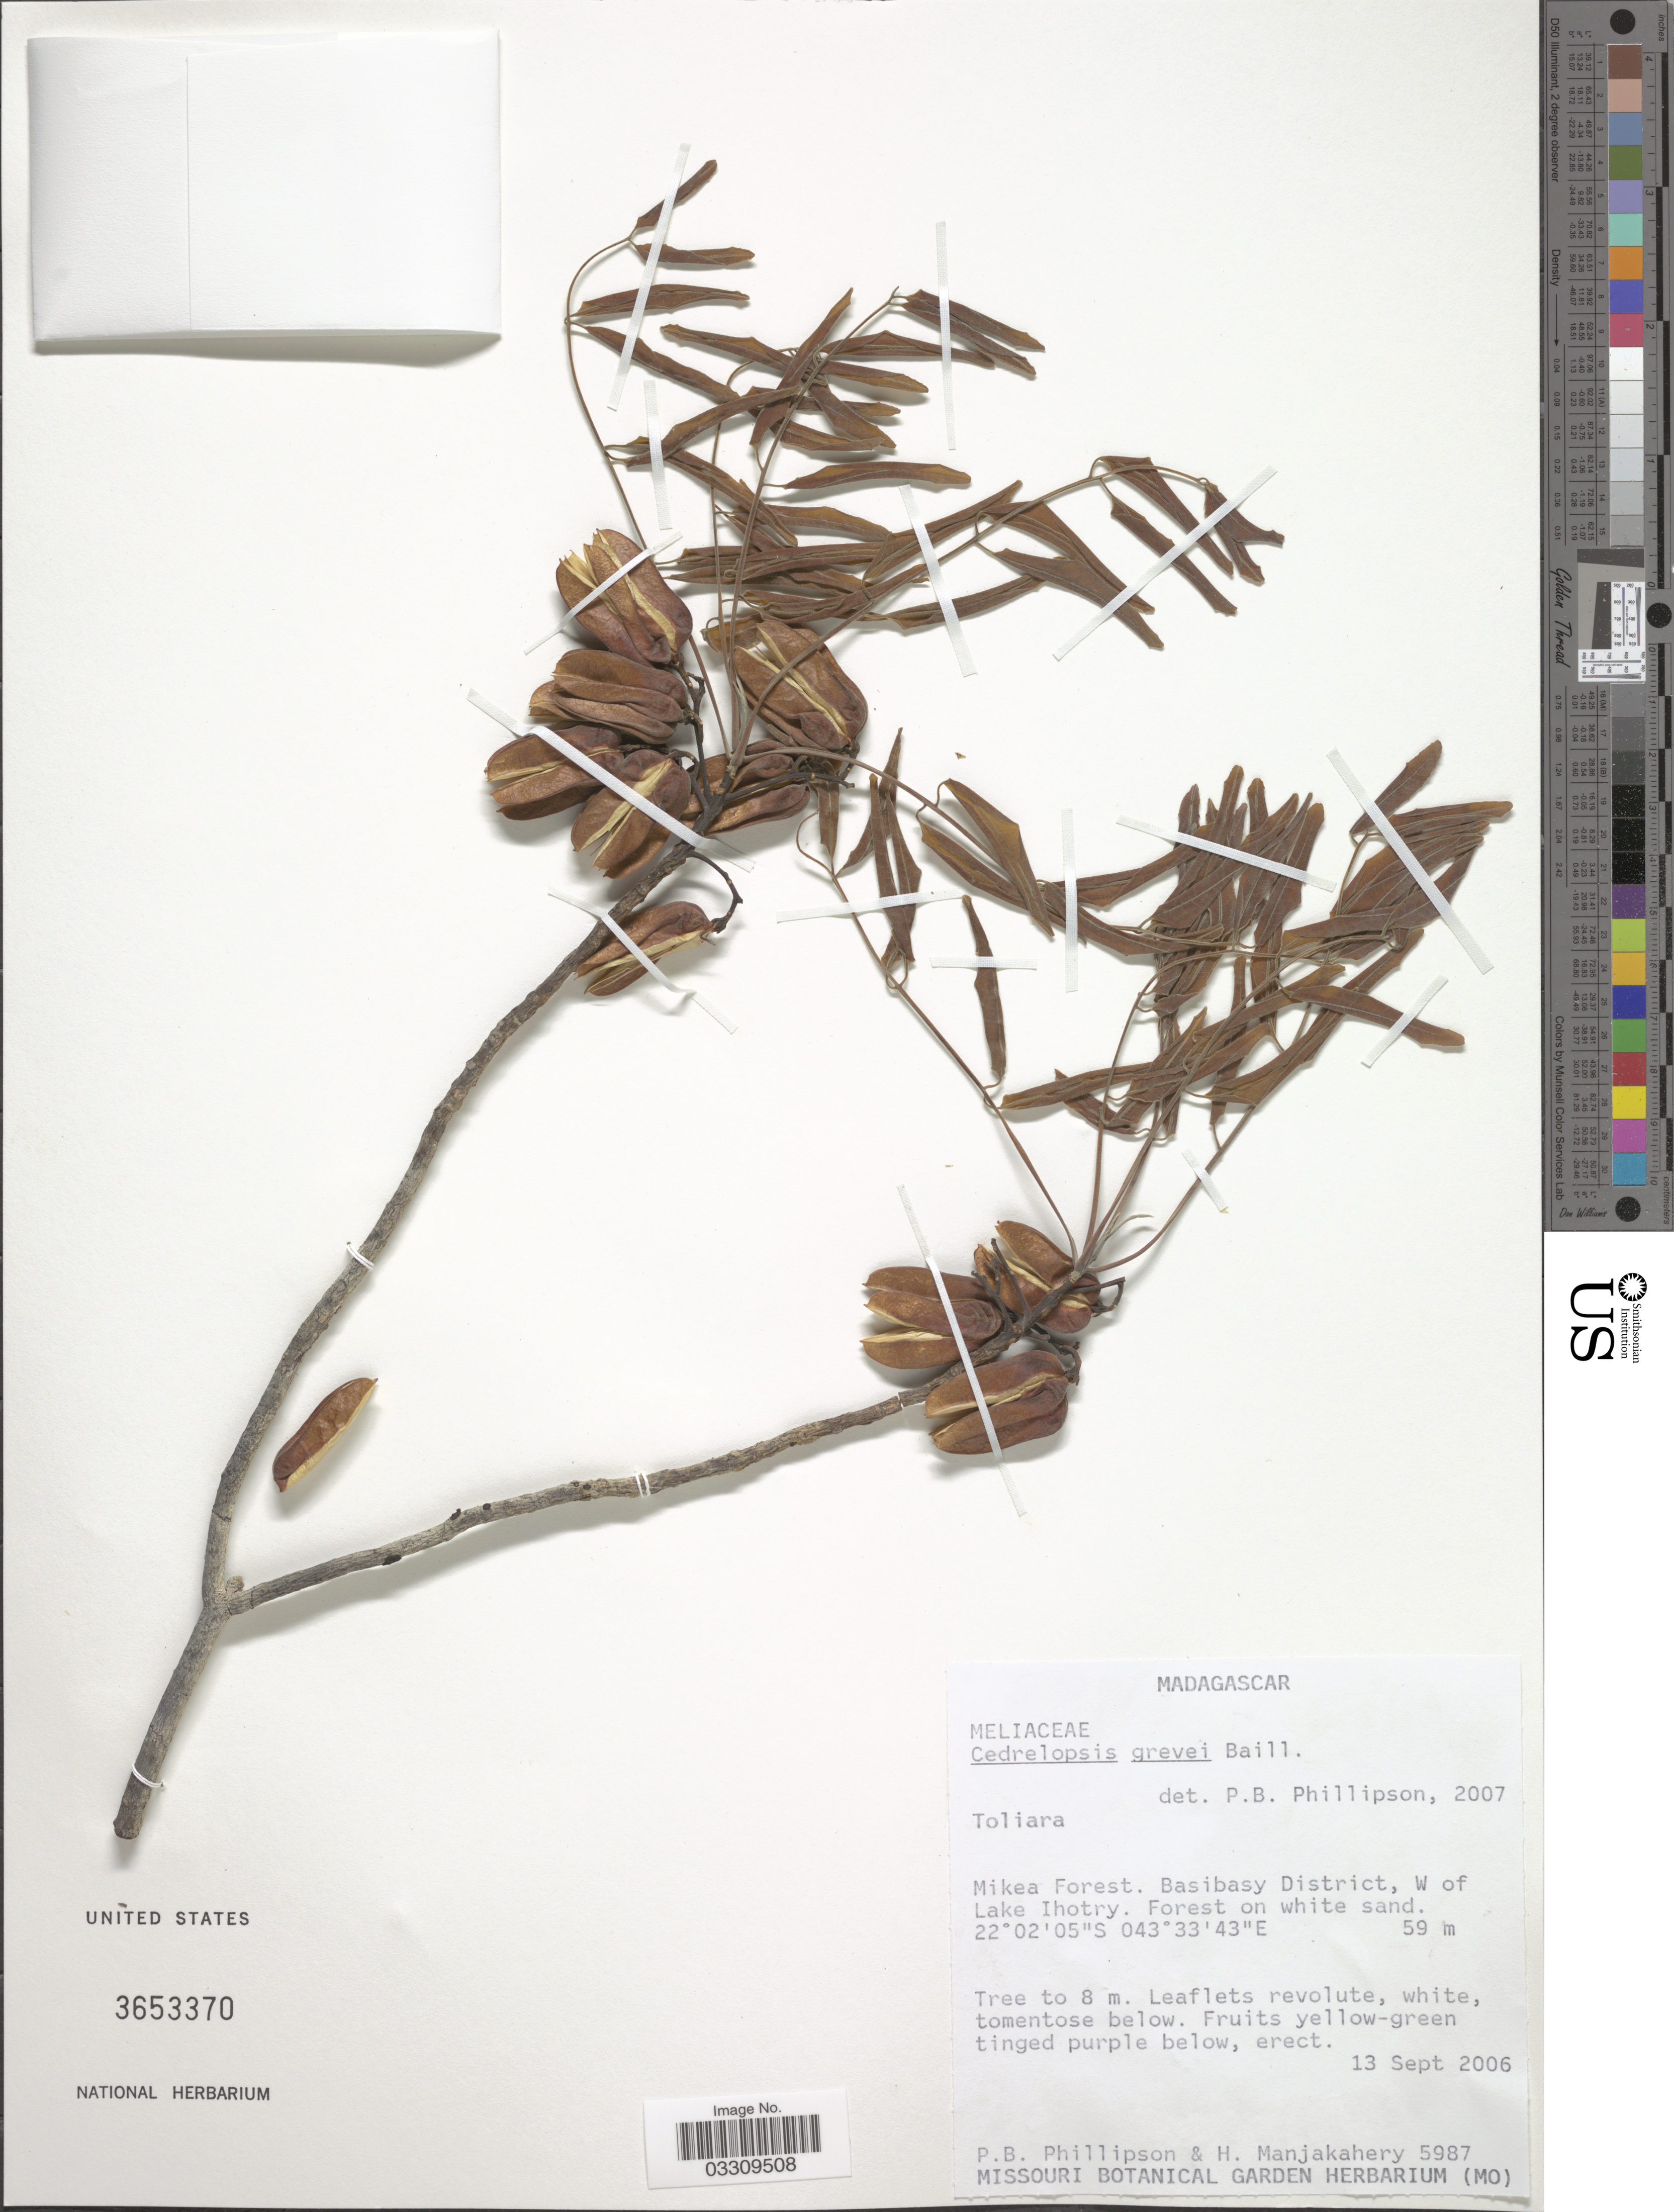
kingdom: Plantae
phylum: Tracheophyta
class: Magnoliopsida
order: Sapindales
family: Rutaceae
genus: Cedrelopsis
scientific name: Cedrelopsis grevei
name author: Baill. & Courchet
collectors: P. B. Phillipson & H. N. Manjakahery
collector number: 5987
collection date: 2006-09-13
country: Madagascar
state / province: Atsimo-Andrefana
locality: Mikea Forest. Basibasy District, W of Lake Ihotry.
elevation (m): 59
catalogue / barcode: US 3653370